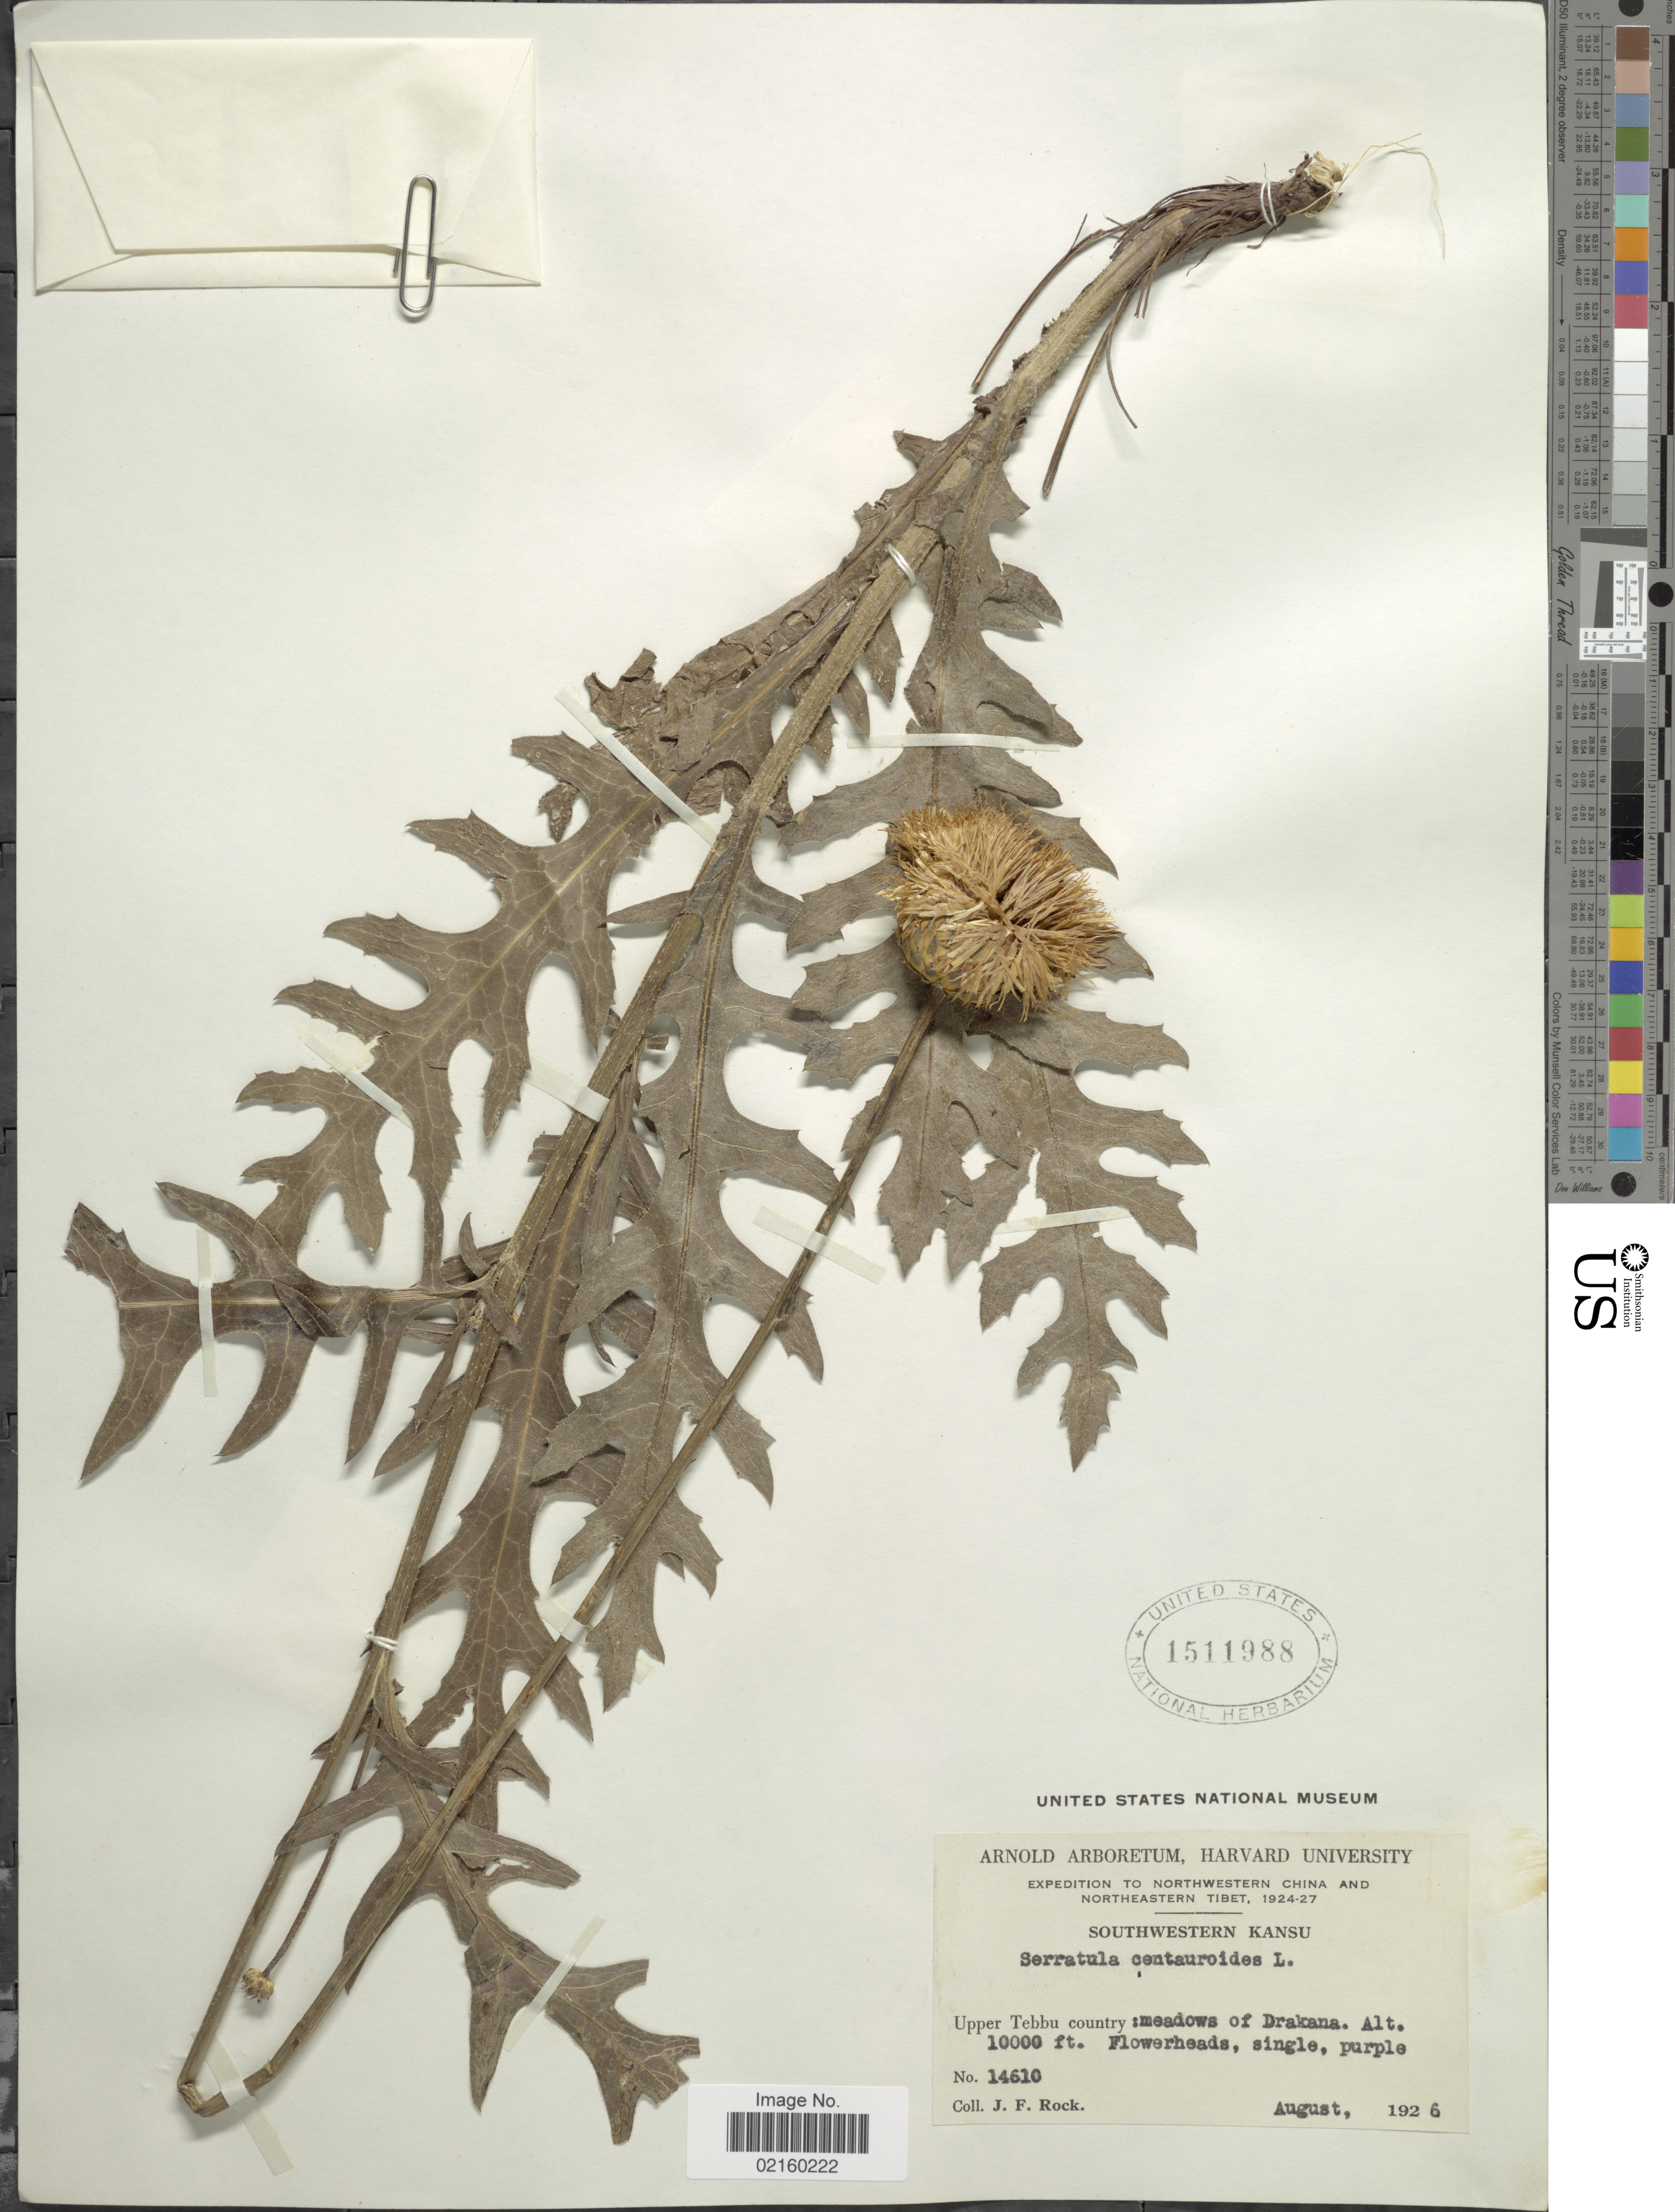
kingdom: Plantae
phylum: Tracheophyta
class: Magnoliopsida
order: Asterales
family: Asteraceae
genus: Serratula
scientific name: Serratula centauroides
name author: L.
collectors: J. Rock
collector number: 14610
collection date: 1926-08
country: China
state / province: Gansu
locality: Southwestern Kansu, upper Tebbu Country, meadows of Drakana, Northwestern China, Northeastern Tibet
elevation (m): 3048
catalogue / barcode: US 1511988